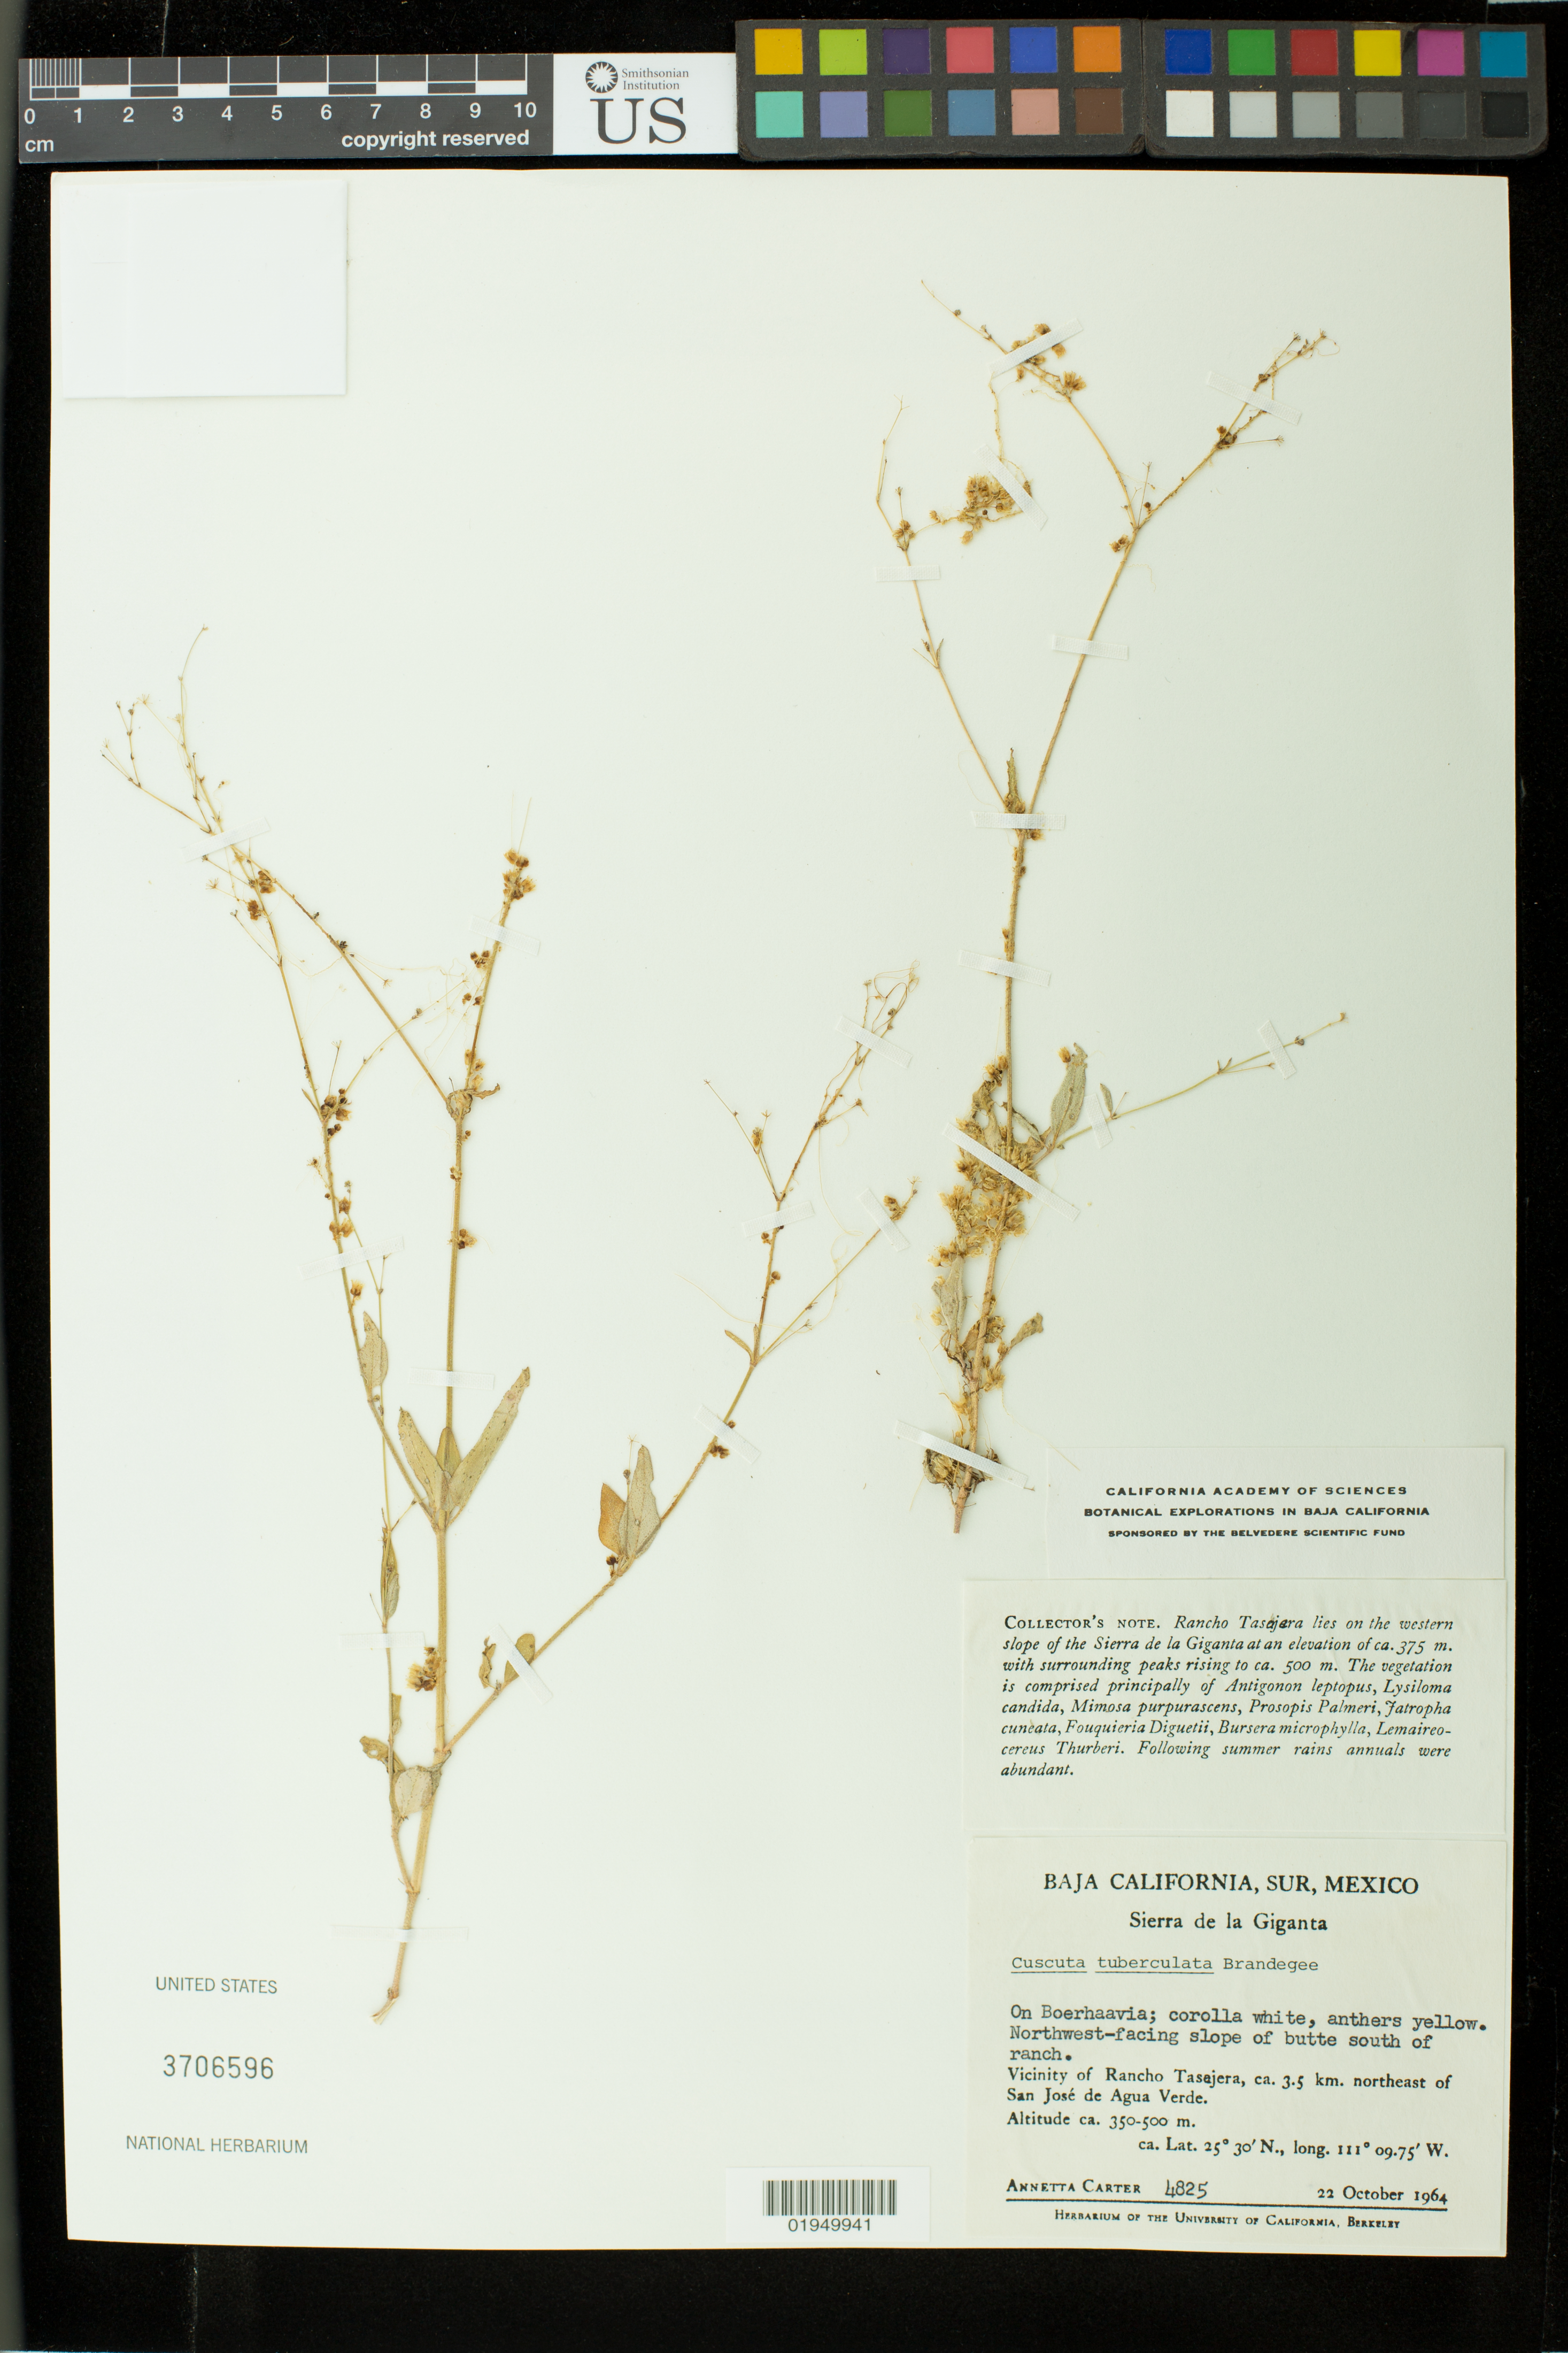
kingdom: Plantae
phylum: Tracheophyta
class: Magnoliopsida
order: Solanales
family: Convolvulaceae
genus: Cuscuta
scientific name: Cuscuta tuberculata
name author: Brandegee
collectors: A. Carter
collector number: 4825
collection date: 1964-10-22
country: Mexico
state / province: Baja California Sur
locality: Sierra de la Giganta. Vicinity of Rancho Tasajera, ca. 3.5 km. northeast of San Jose de Agua Verde.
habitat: Northwest-facing slope of butte south of ranch.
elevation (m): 350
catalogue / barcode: US 3706596